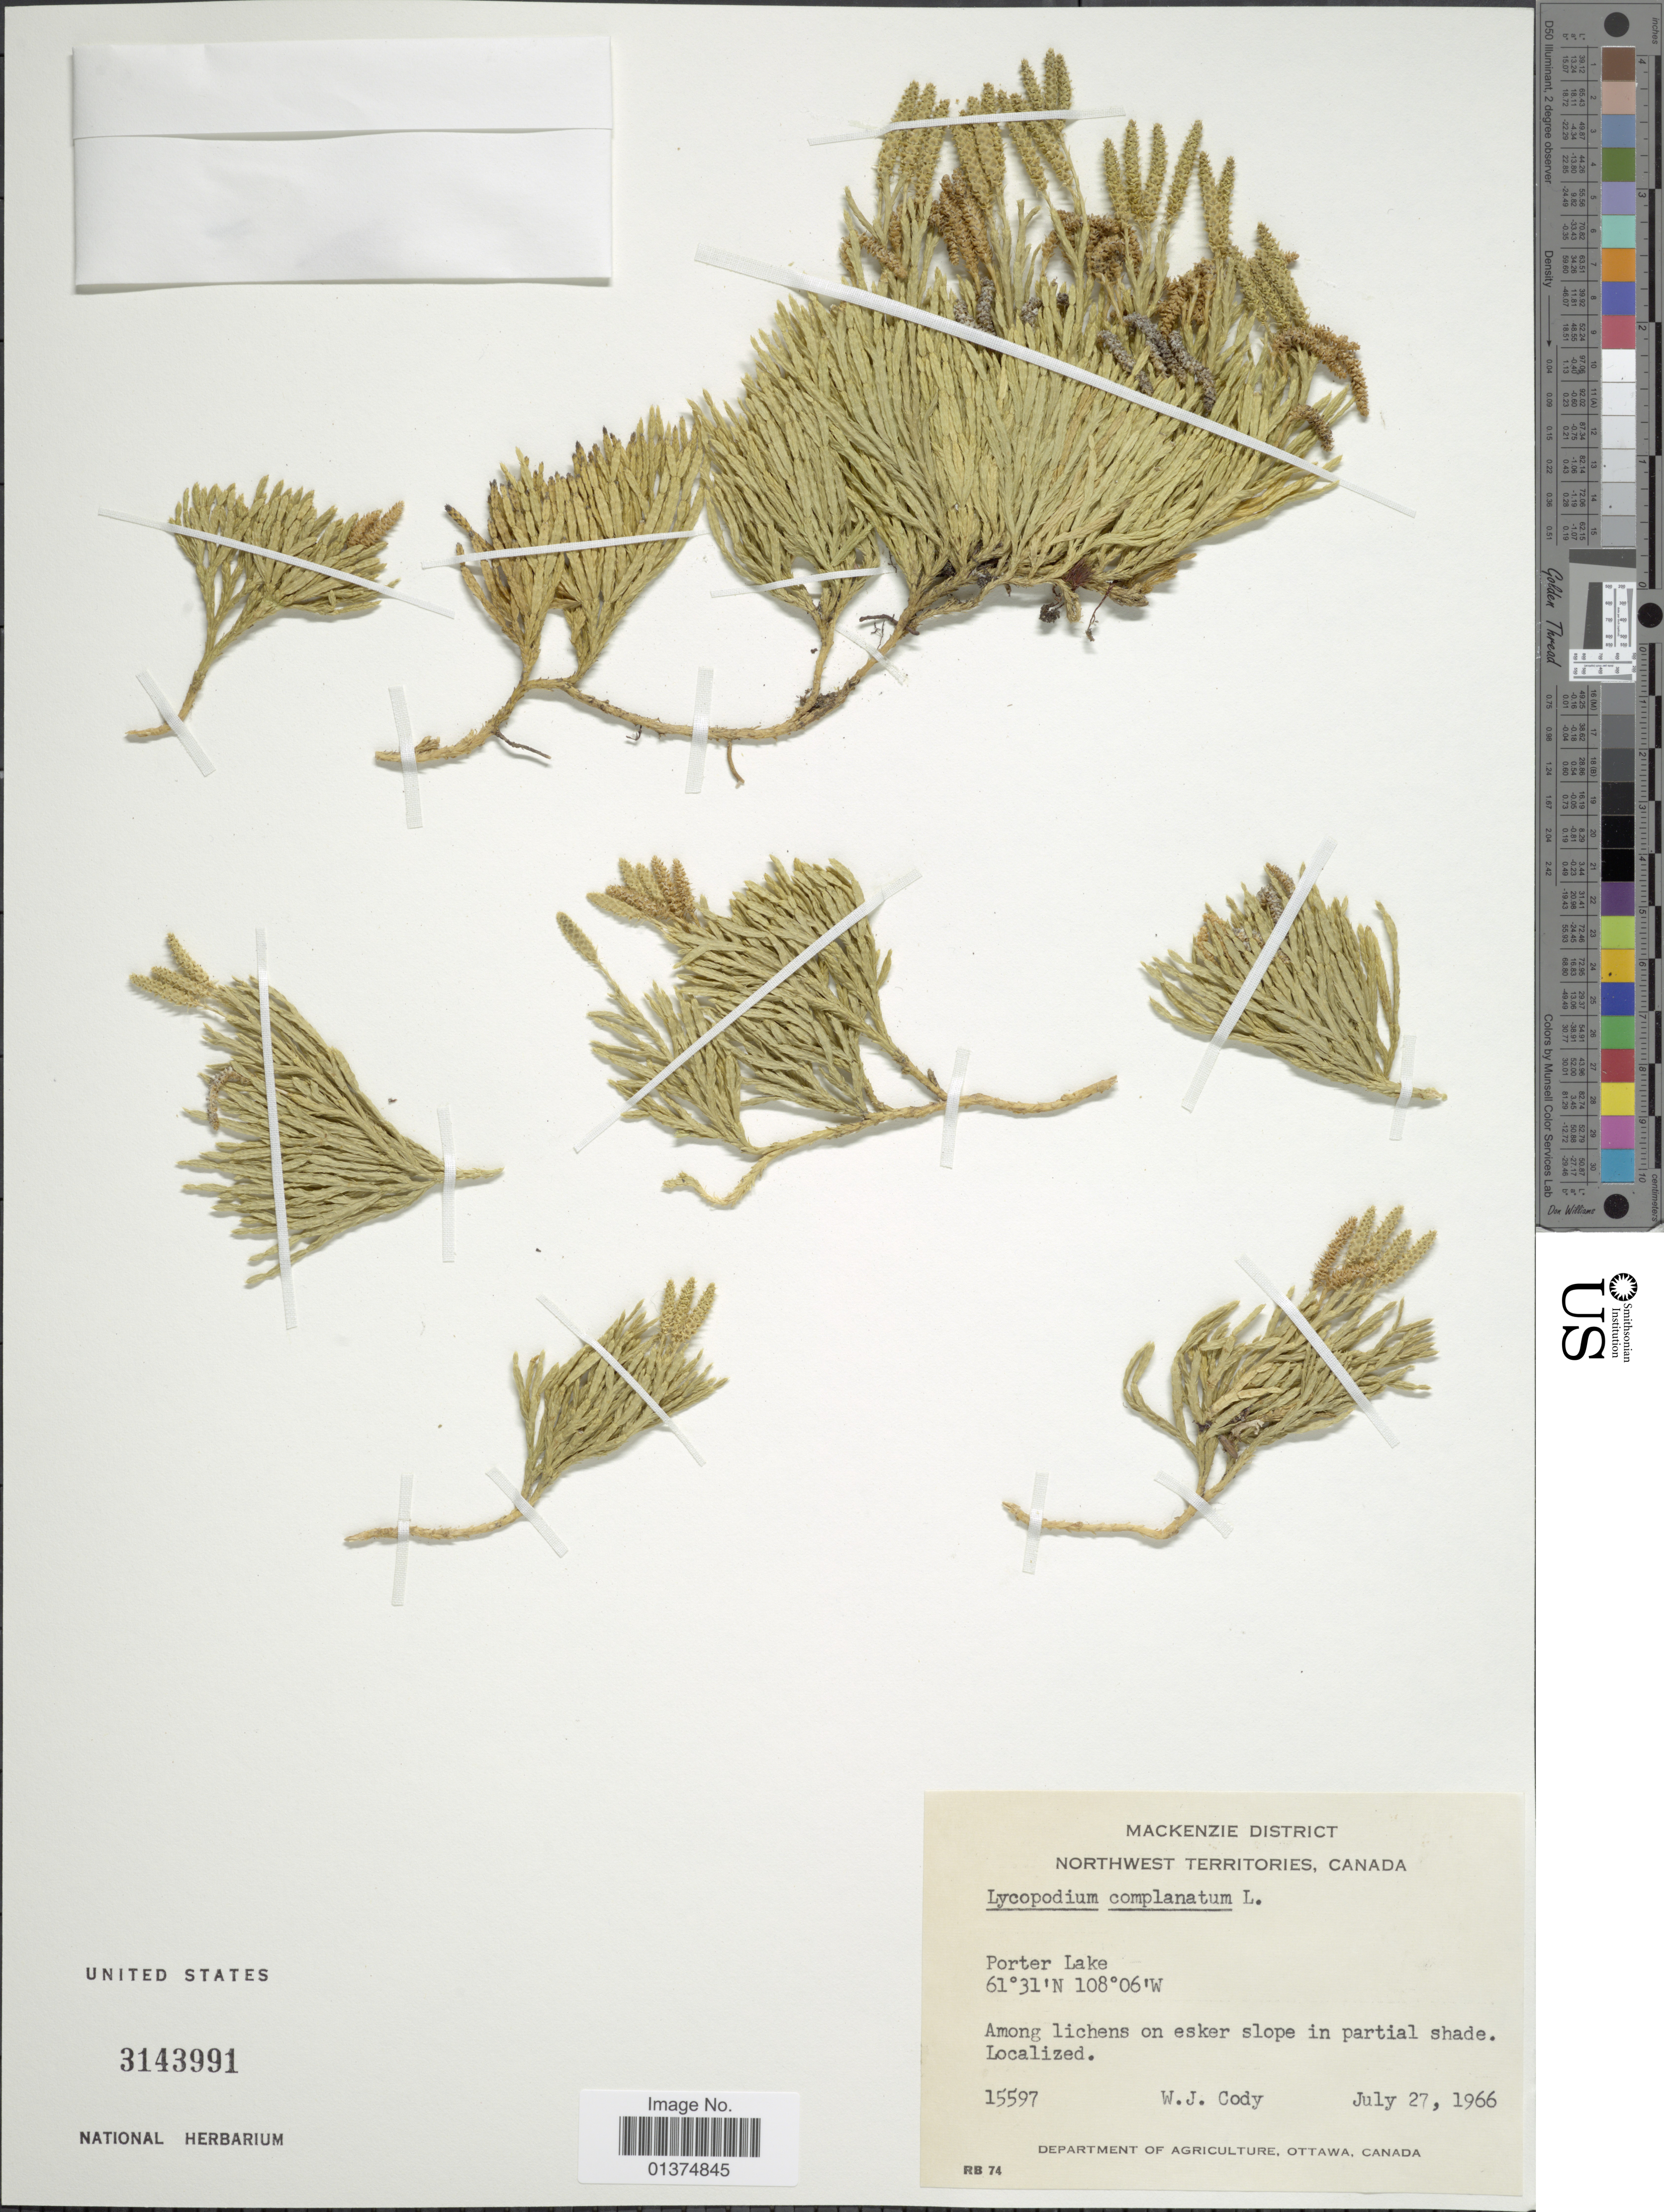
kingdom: Plantae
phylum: Tracheophyta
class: Lycopodiopsida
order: Lycopodiales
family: Lycopodiaceae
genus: Diphasiastrum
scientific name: Diphasiastrum complanatum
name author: (L.) Holub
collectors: W. Cody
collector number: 15597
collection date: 1966-07-27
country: Canada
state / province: Northwest Territories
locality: Mackenzie District, Porter Lake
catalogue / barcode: US 3143991